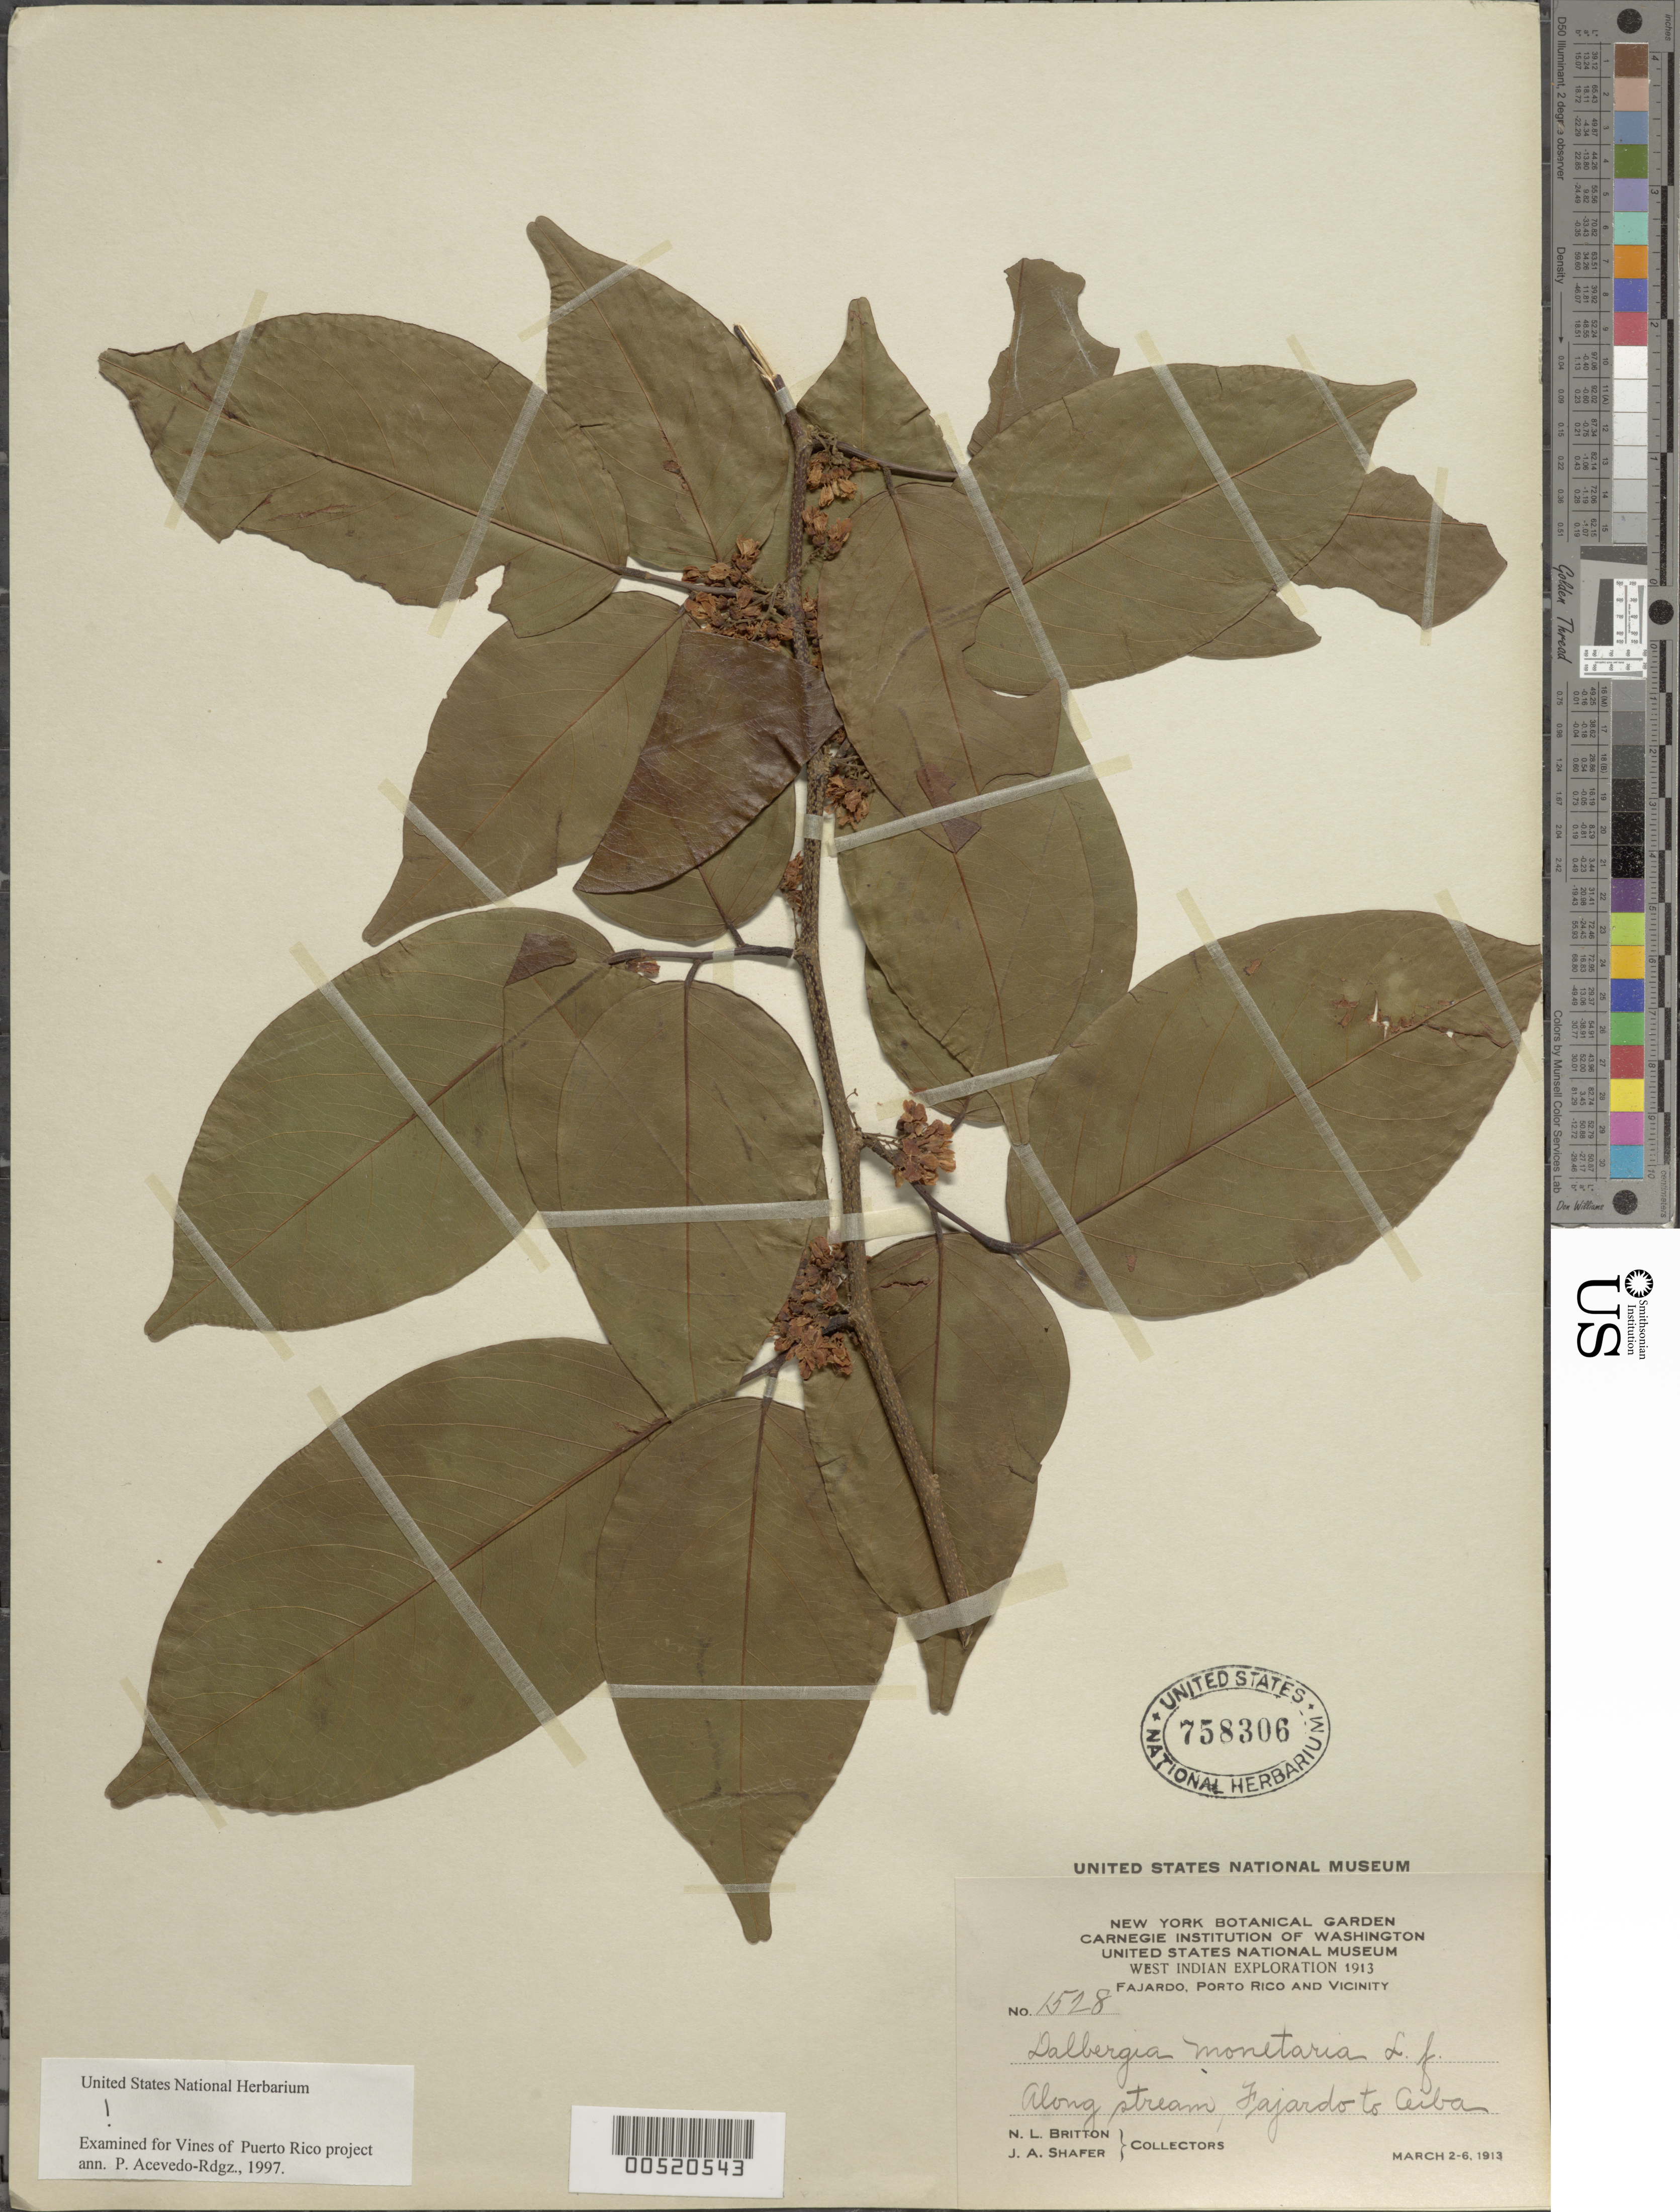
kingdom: Plantae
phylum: Tracheophyta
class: Magnoliopsida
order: Fabales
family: Fabaceae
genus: Dalbergia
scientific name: Dalbergia monetaria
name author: L. f.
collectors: N. Britton & J. A. Shafer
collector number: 1528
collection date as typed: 02 Mar 1913 to 06 Mar 1913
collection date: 1913-03-02/1913-03-06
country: Puerto Rico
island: Greater Antilles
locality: Fajardo to Ceiba. Along stream.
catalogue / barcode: US 758306